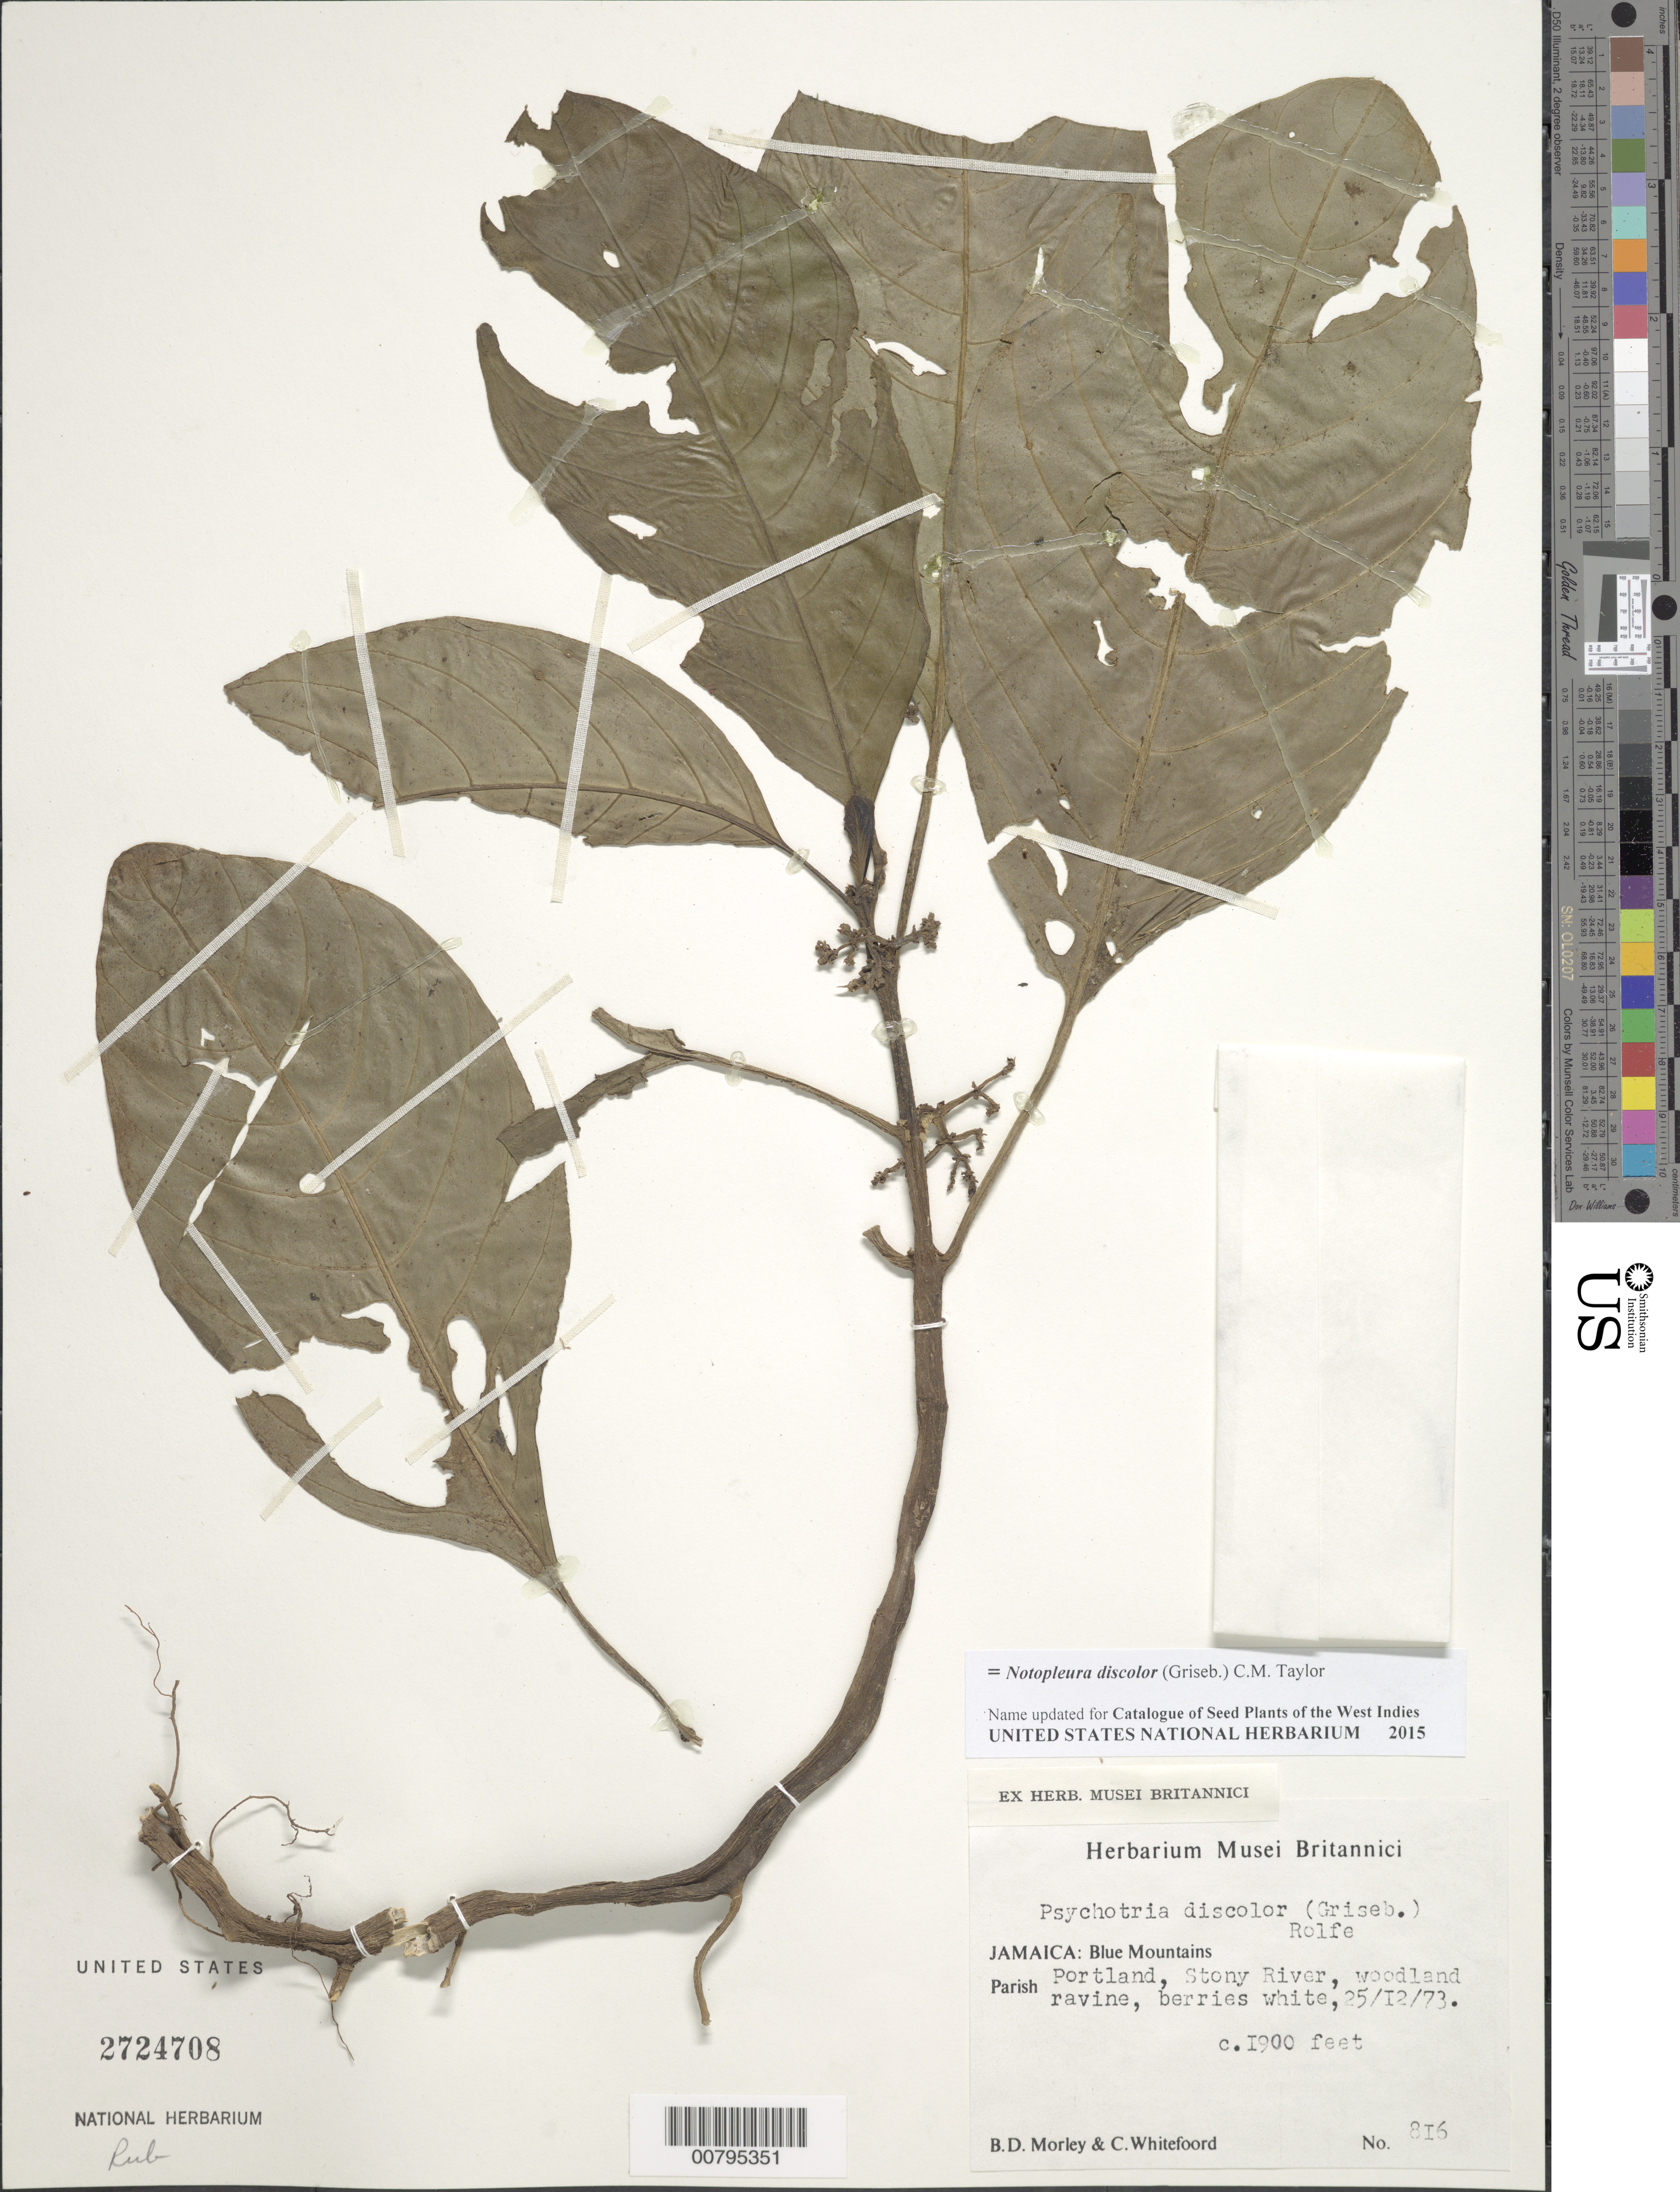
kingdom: Plantae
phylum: Tracheophyta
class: Magnoliopsida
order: Gentianales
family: Rubiaceae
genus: Notopleura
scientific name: Notopleura discolor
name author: (Griseb.) C.M. Taylor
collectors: B. D. Morley & C. Whitefoord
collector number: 816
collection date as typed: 25 Dec 1973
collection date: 1973-12-25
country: Jamaica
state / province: Portland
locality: Blue Mountains. Stony River.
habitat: Woodland ravine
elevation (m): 579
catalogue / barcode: US 2724708